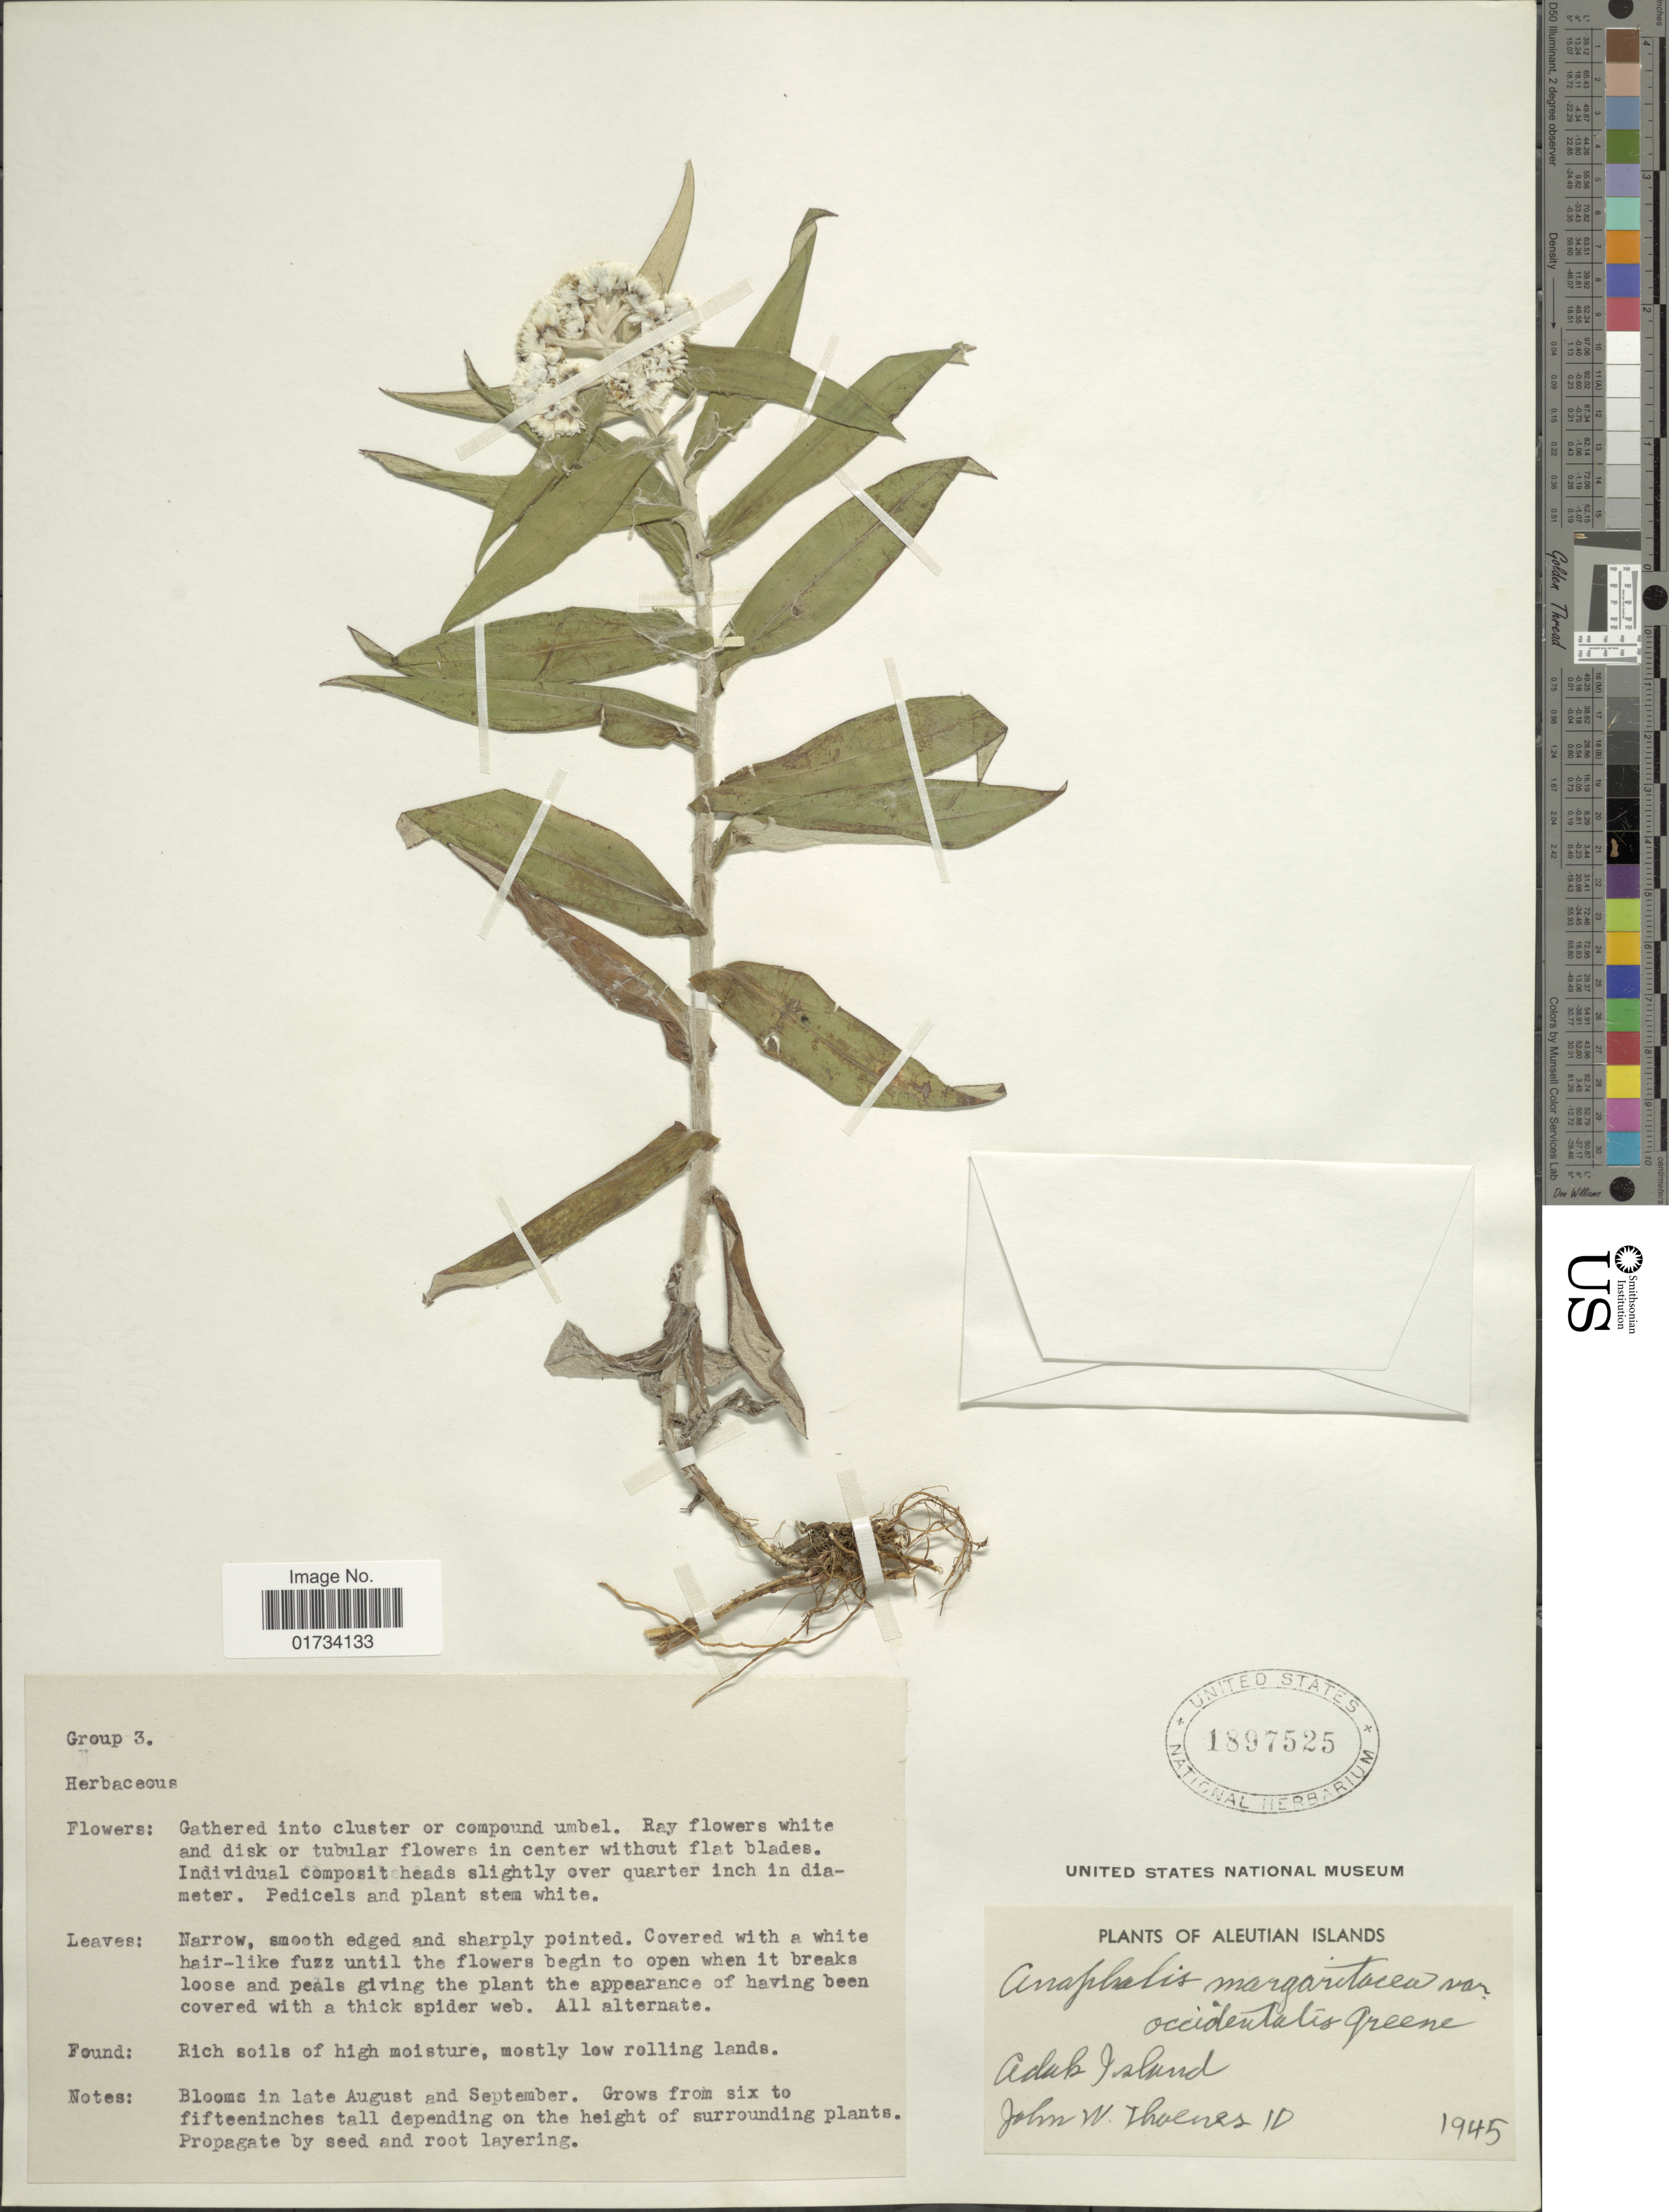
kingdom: Plantae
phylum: Tracheophyta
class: Magnoliopsida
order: Asterales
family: Asteraceae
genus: Anaphalis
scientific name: Anaphalis margaritacea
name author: (L.) Benth. & Hook. f.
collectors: J. Thoenes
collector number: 10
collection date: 1945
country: United States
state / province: Alaska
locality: Adak Island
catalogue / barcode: US 1897525